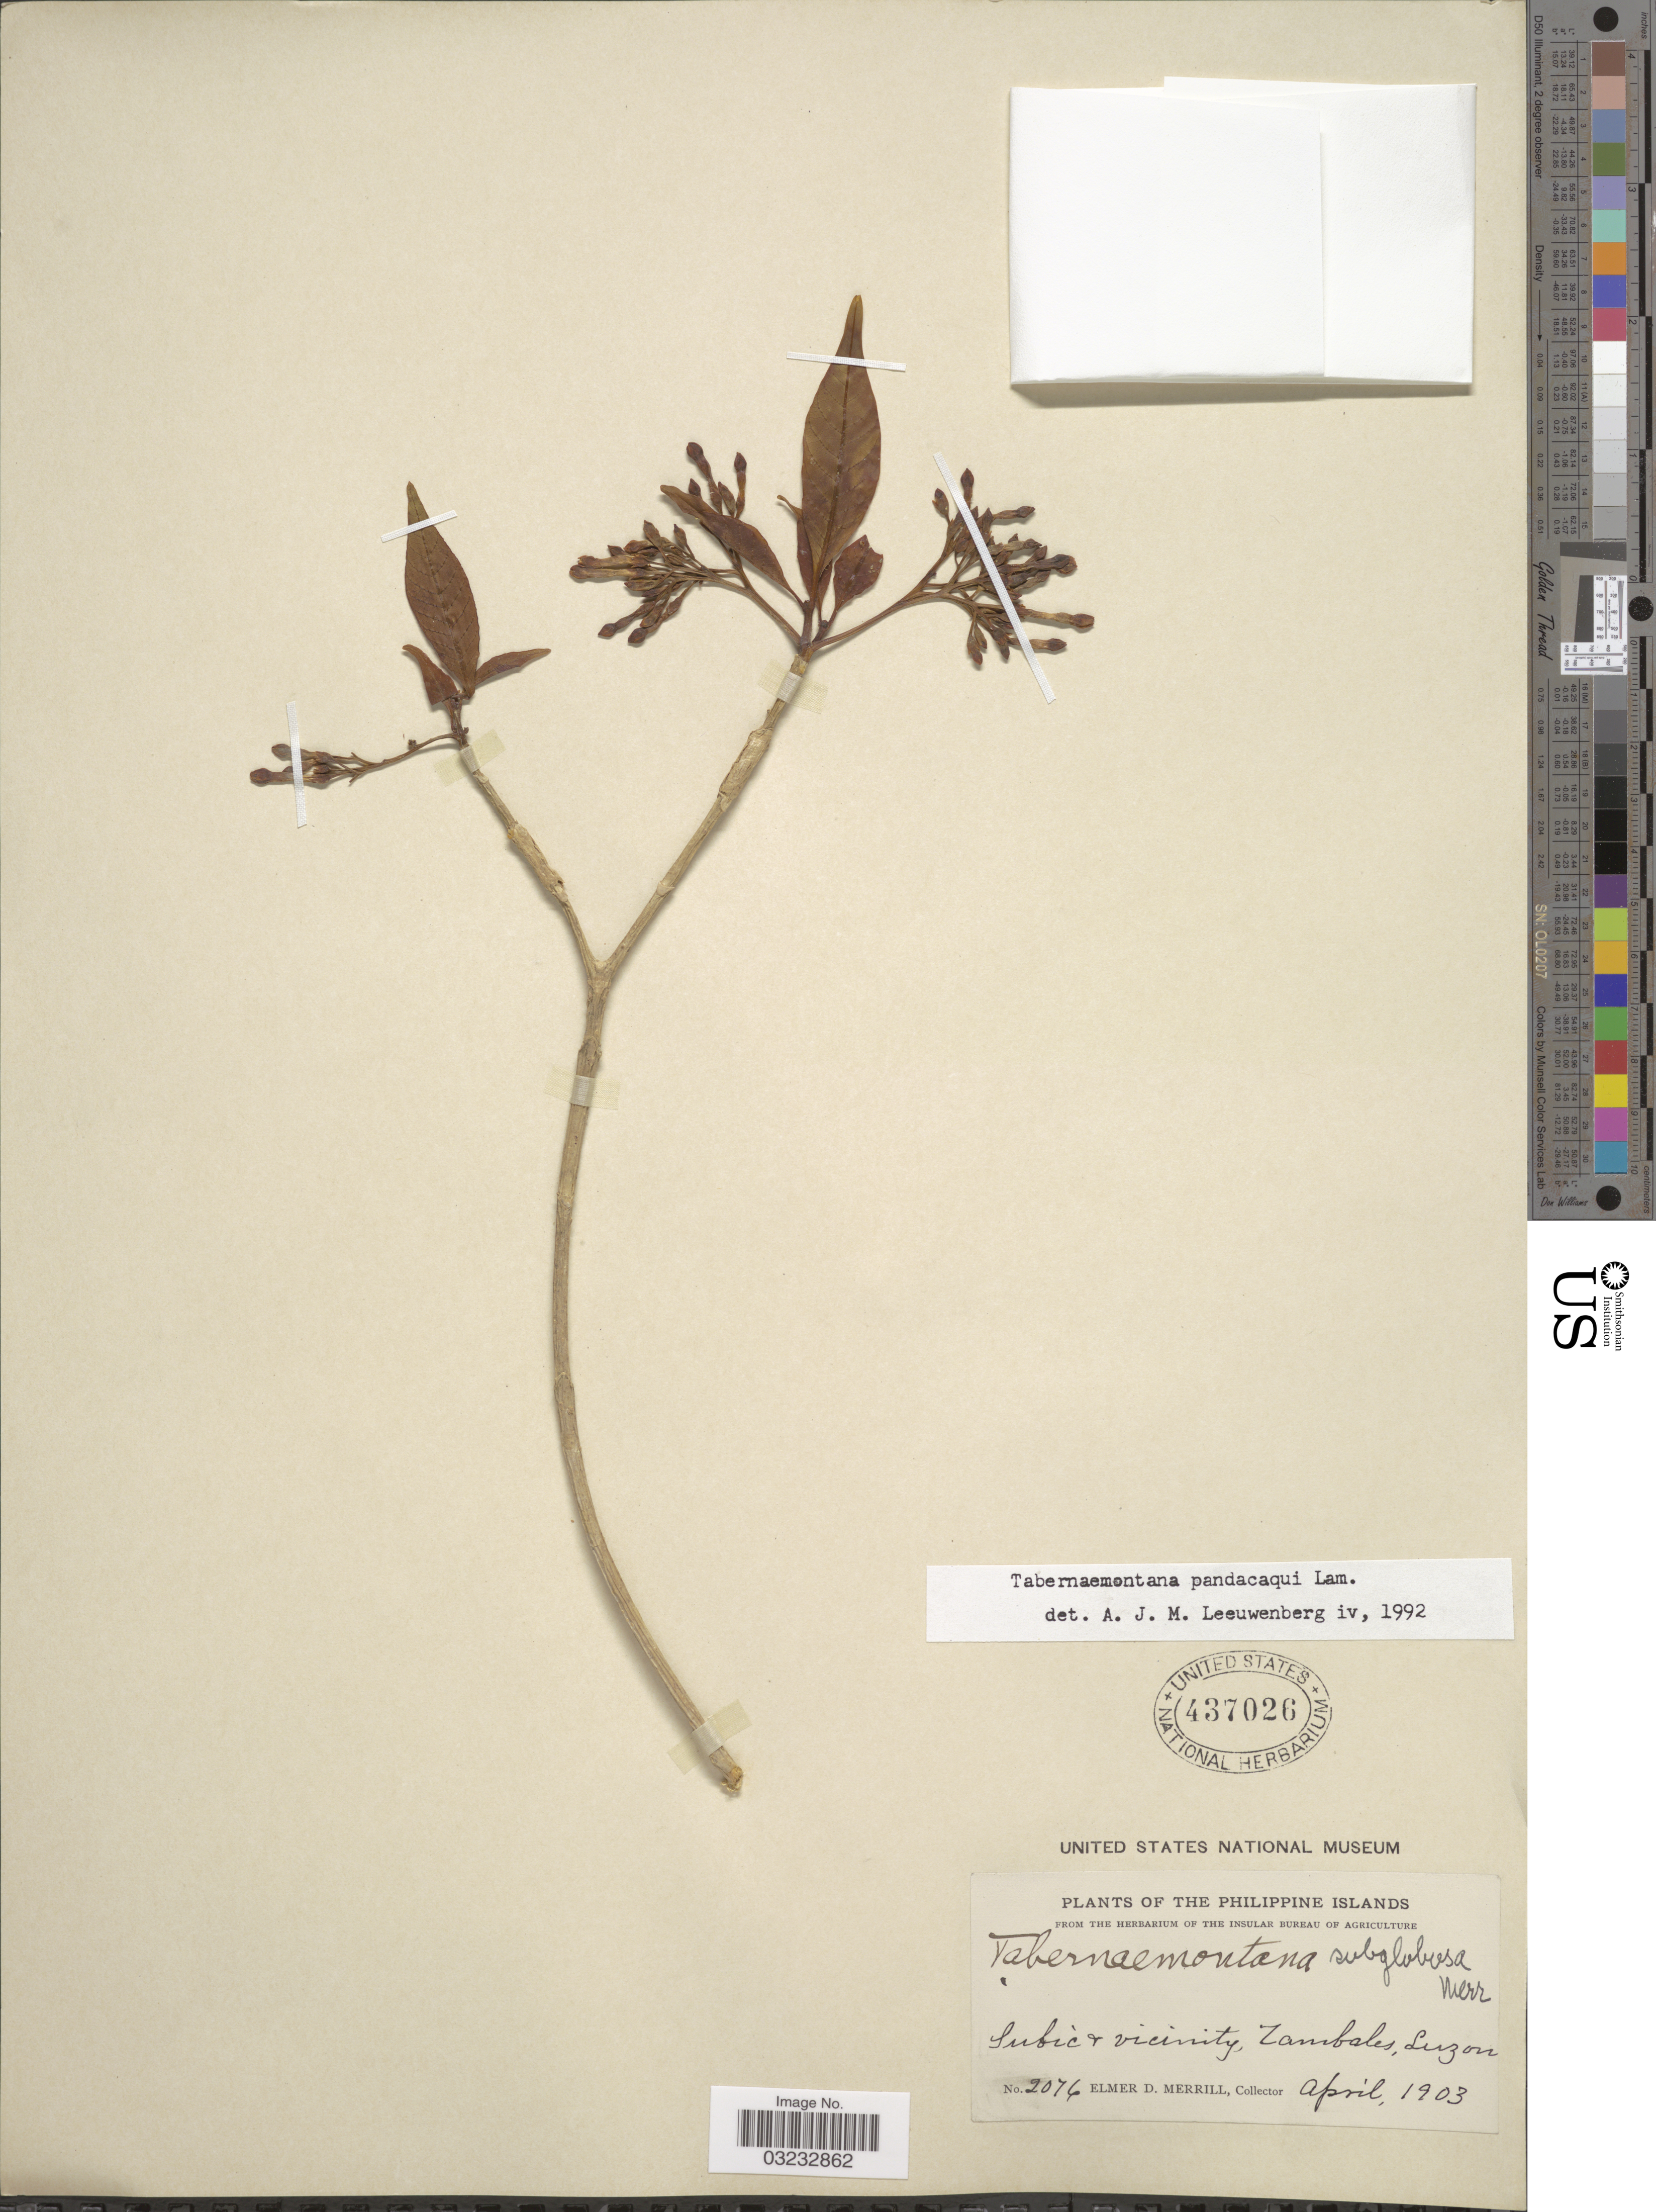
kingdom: Plantae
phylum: Tracheophyta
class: Magnoliopsida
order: Gentianales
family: Apocynaceae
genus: Tabernaemontana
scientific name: Tabernaemontana pandacaqui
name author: Poir.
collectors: E. D. Merrill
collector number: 2076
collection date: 1903-04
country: Philippines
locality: Subic & vicinity, Tambales, Luzon.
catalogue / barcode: US 437026